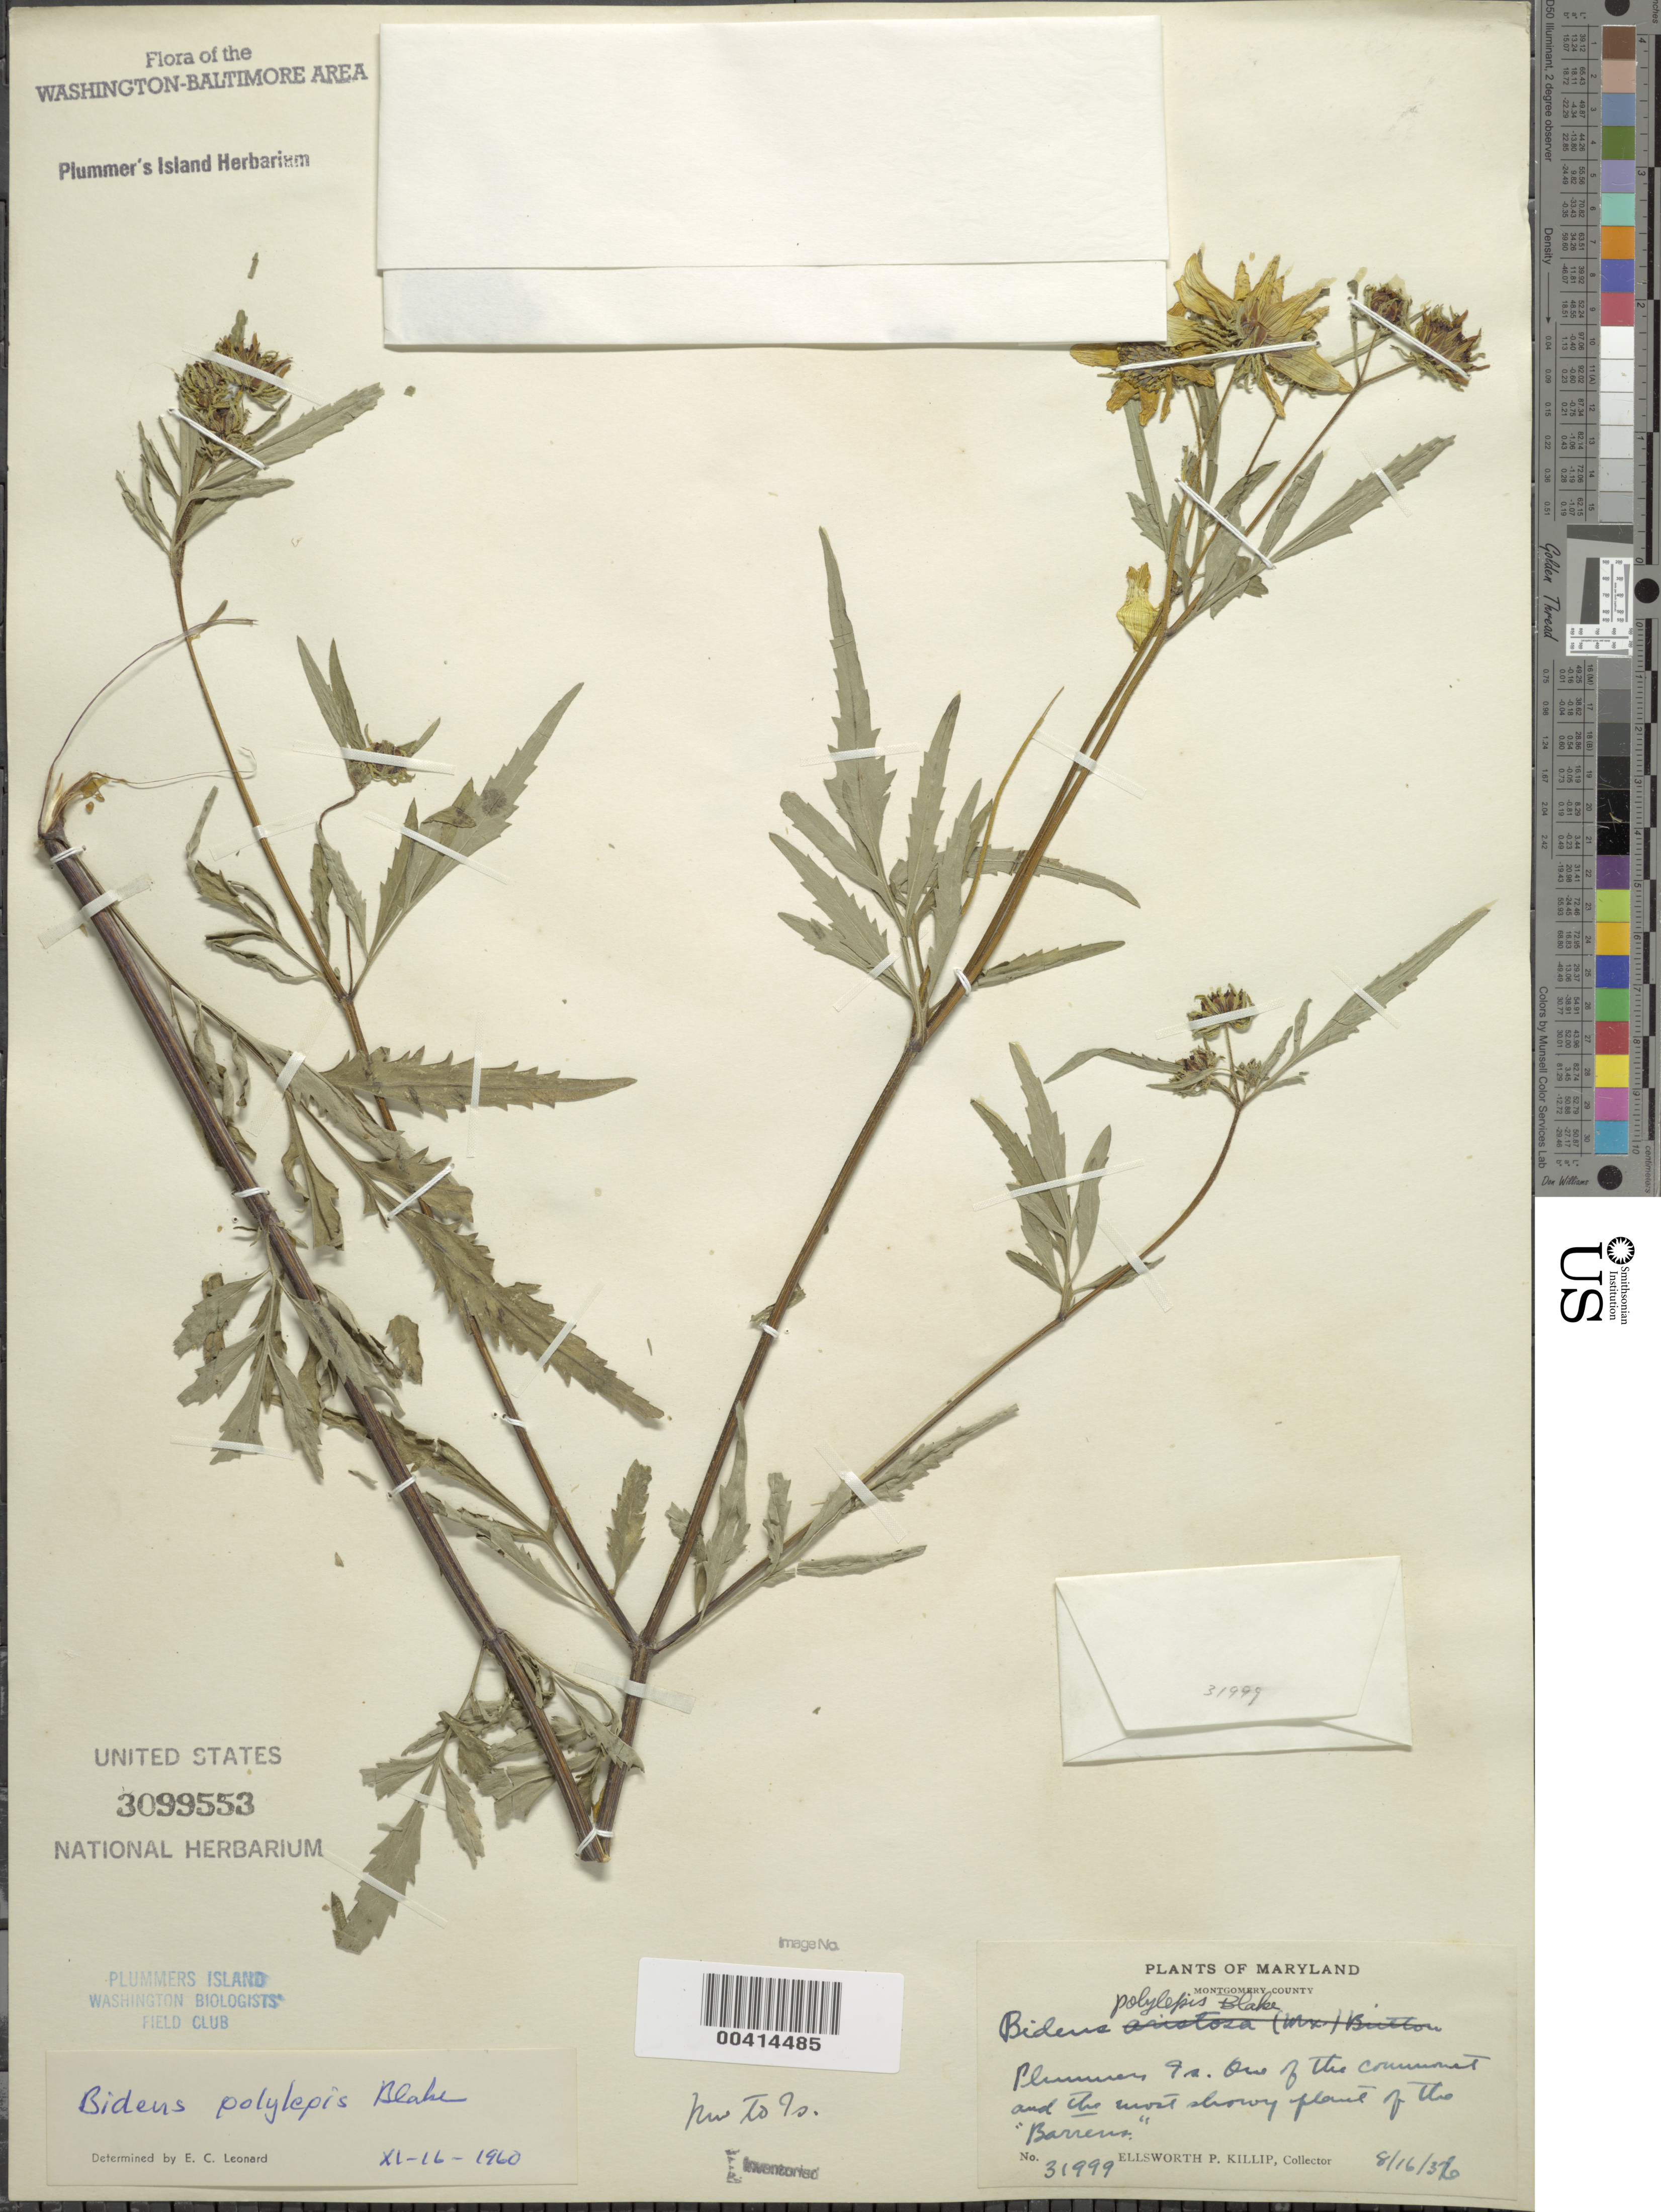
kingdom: Plantae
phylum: Tracheophyta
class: Magnoliopsida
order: Asterales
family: Asteraceae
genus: Bidens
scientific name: Bidens polylepis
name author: S.F. Blake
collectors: E. P. Killip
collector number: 31999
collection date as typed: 16 Aug 1936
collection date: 1936-08-16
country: United States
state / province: Maryland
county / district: Montgomery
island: Plummers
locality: Plummer's Island; "barrens" C. & O. Canal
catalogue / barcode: US 3099553